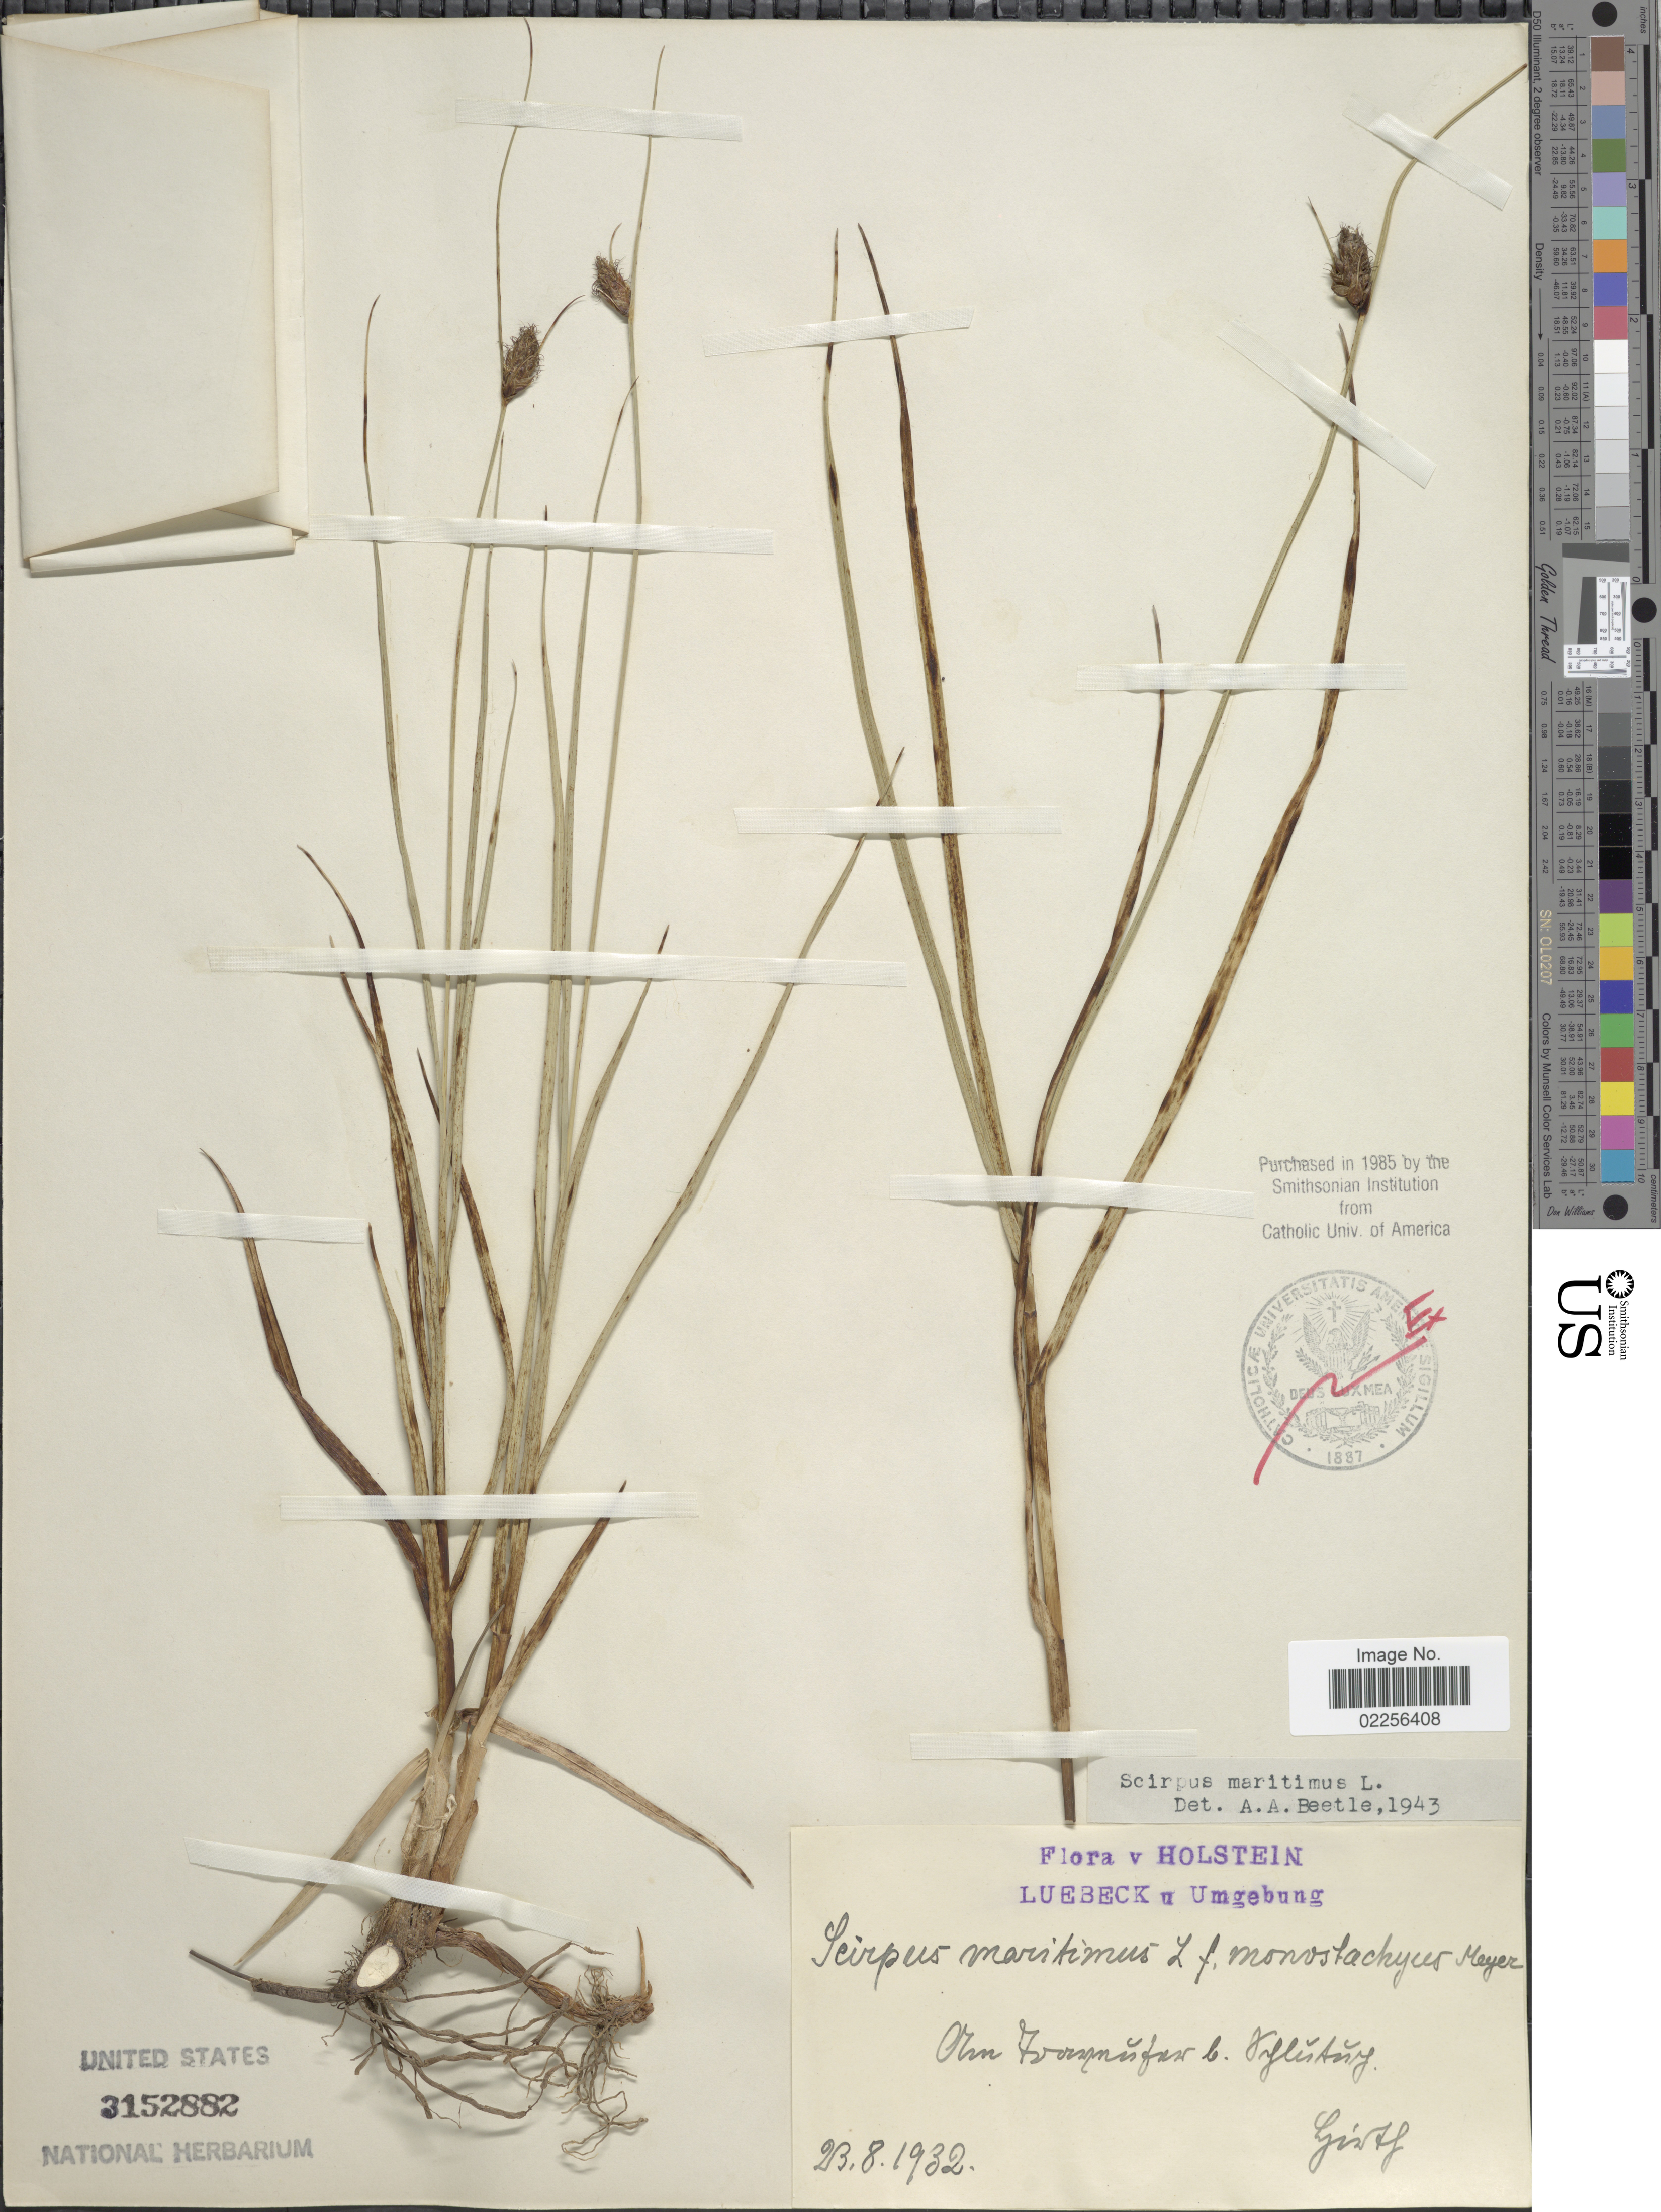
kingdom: Plantae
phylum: Tracheophyta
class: Liliopsida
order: Poales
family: Cyperaceae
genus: Bolboschoenus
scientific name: Bolboschoenus maritimus subsp. maritimus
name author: (L.) Palla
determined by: Strong, Mark T., (BOT), Smithsonian Institution - National Museum of Natural History (UNITED STATES)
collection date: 1932-08-23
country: Germany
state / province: Schleswig-Holstein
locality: Luebeck, [illegible text]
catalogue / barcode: US 3152882